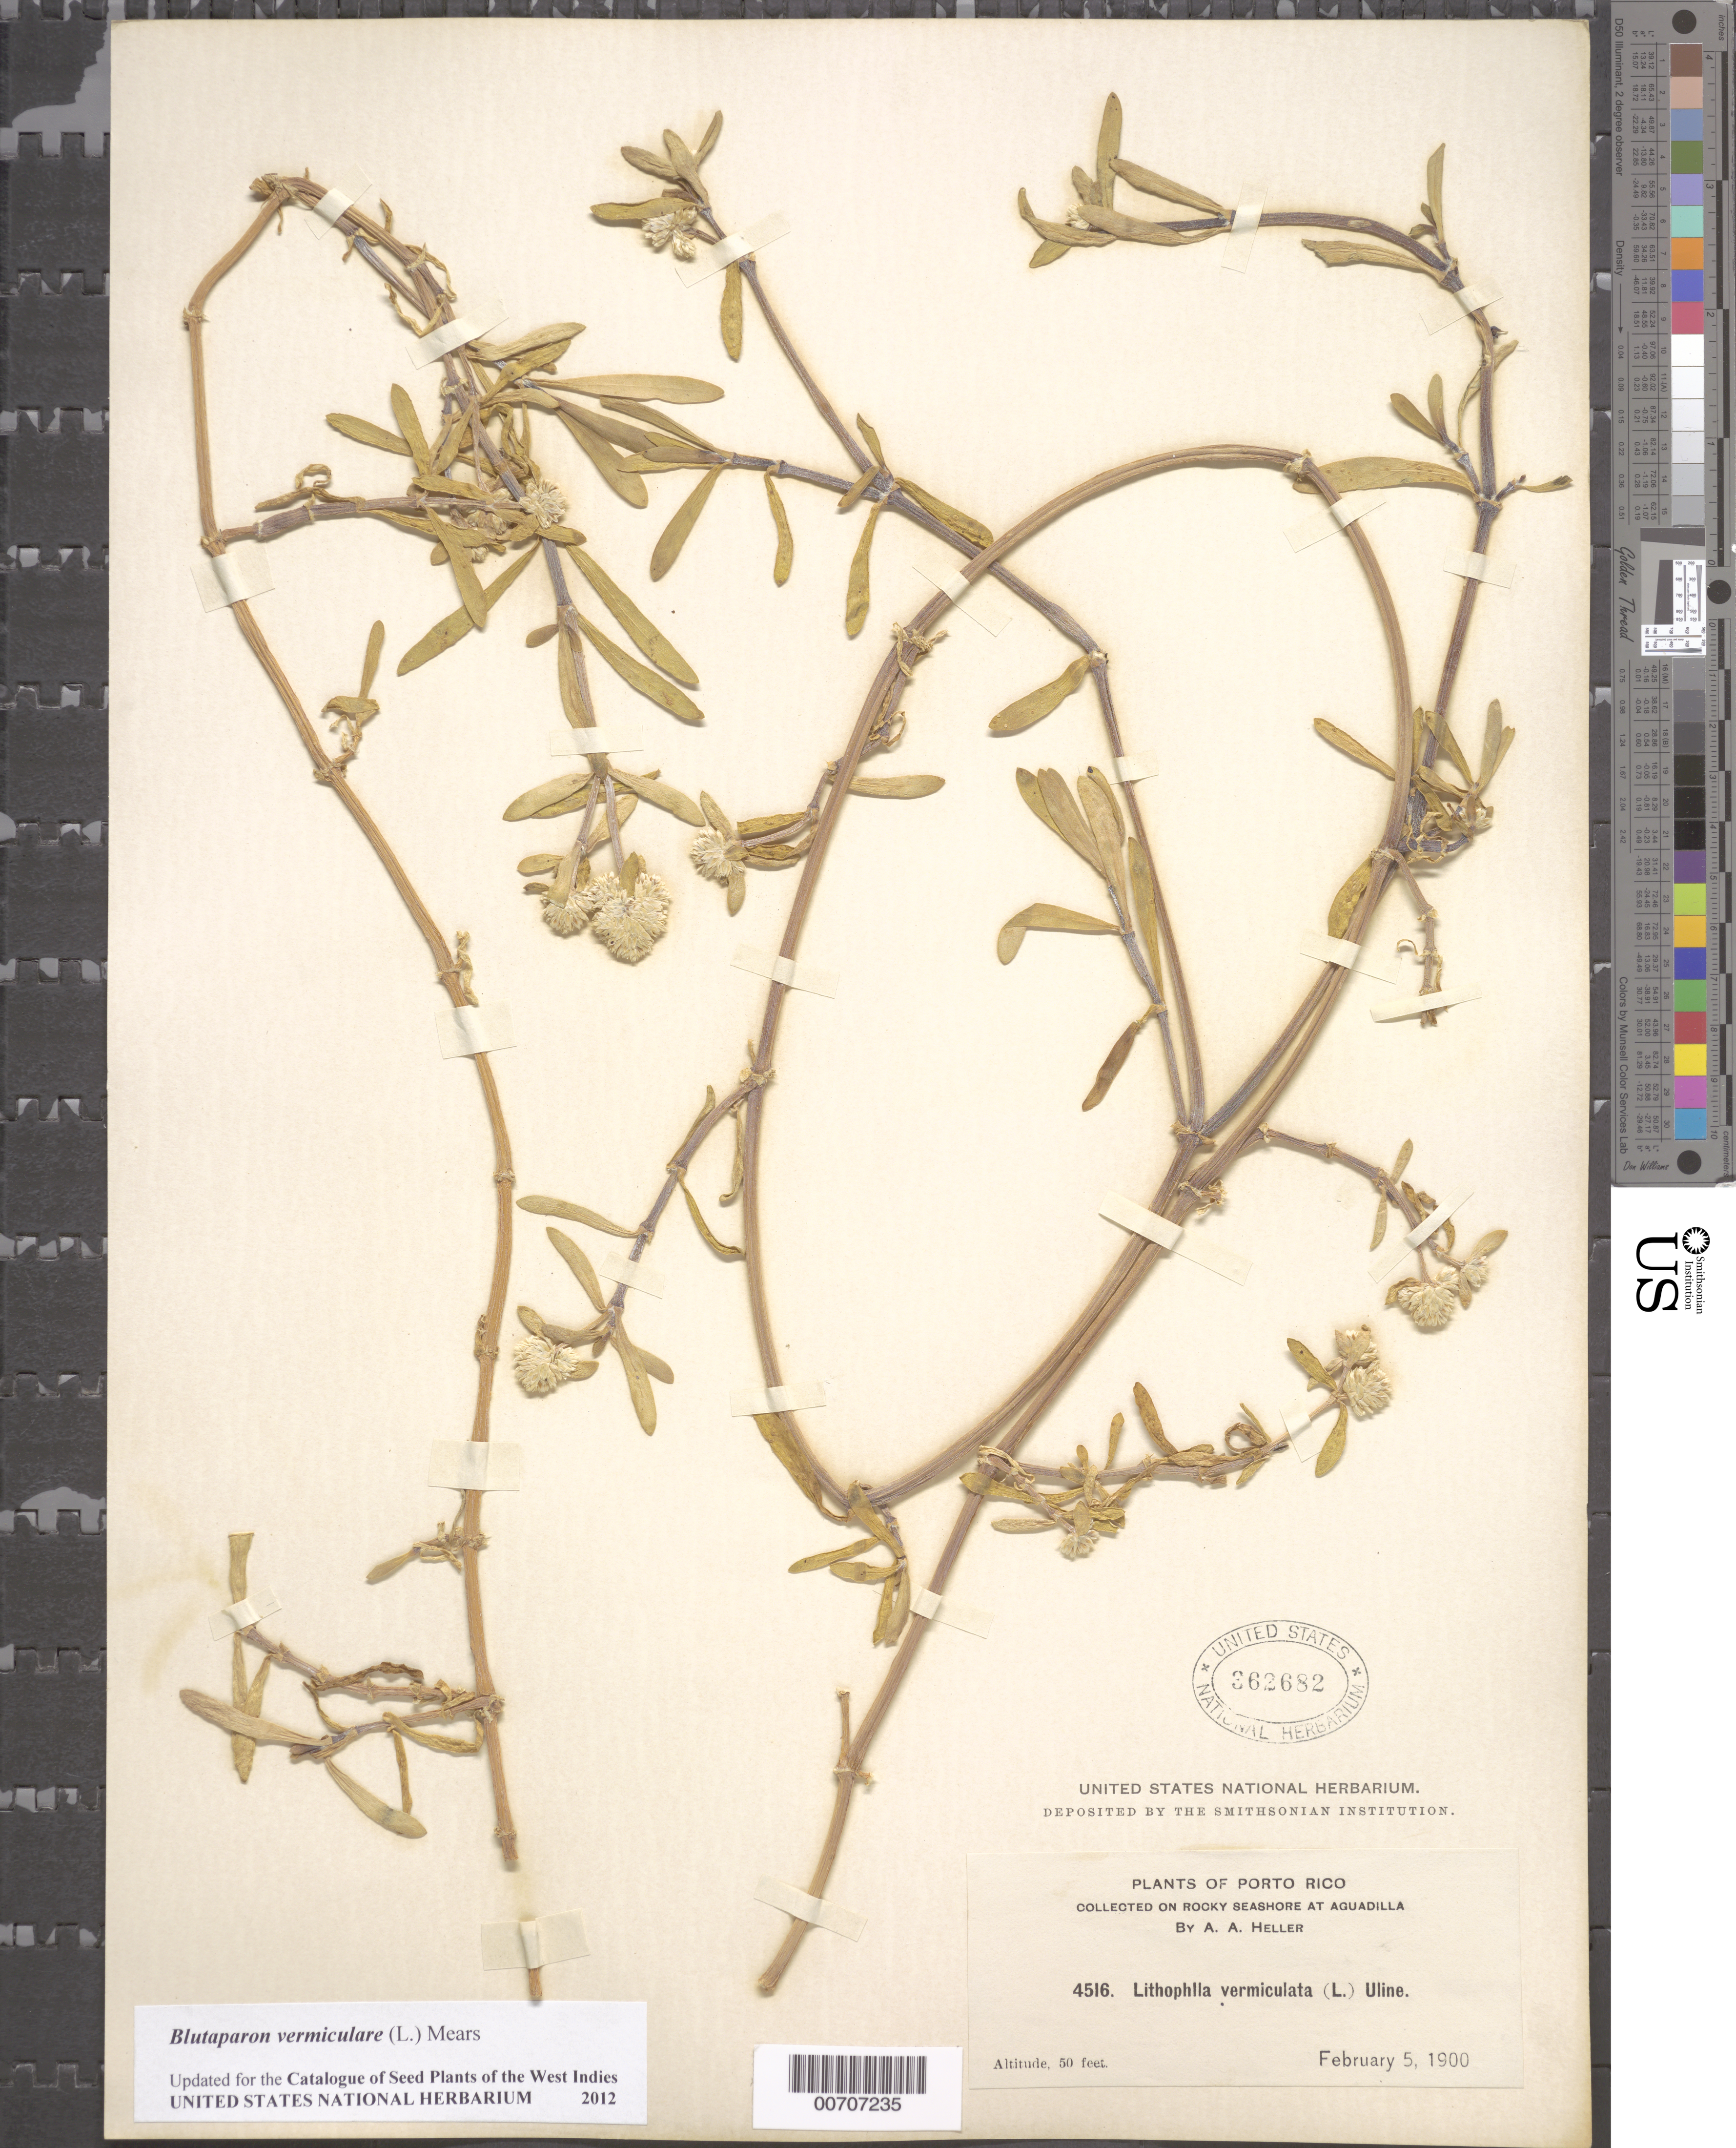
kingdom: Plantae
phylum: Tracheophyta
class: Magnoliopsida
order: Caryophyllales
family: Amaranthaceae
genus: Gomphrena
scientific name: Gomphrena vermicularis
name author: L.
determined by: Strong, Mark T., (BOT), Smithsonian Institution - National Museum of Natural History (UNITED STATES)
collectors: A. A. Heller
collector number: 4516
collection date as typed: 05 Feb 1900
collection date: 1900-02-05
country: Puerto Rico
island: Greater Antilles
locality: Aguadilla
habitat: On rocky seashore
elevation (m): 15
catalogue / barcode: US 362682